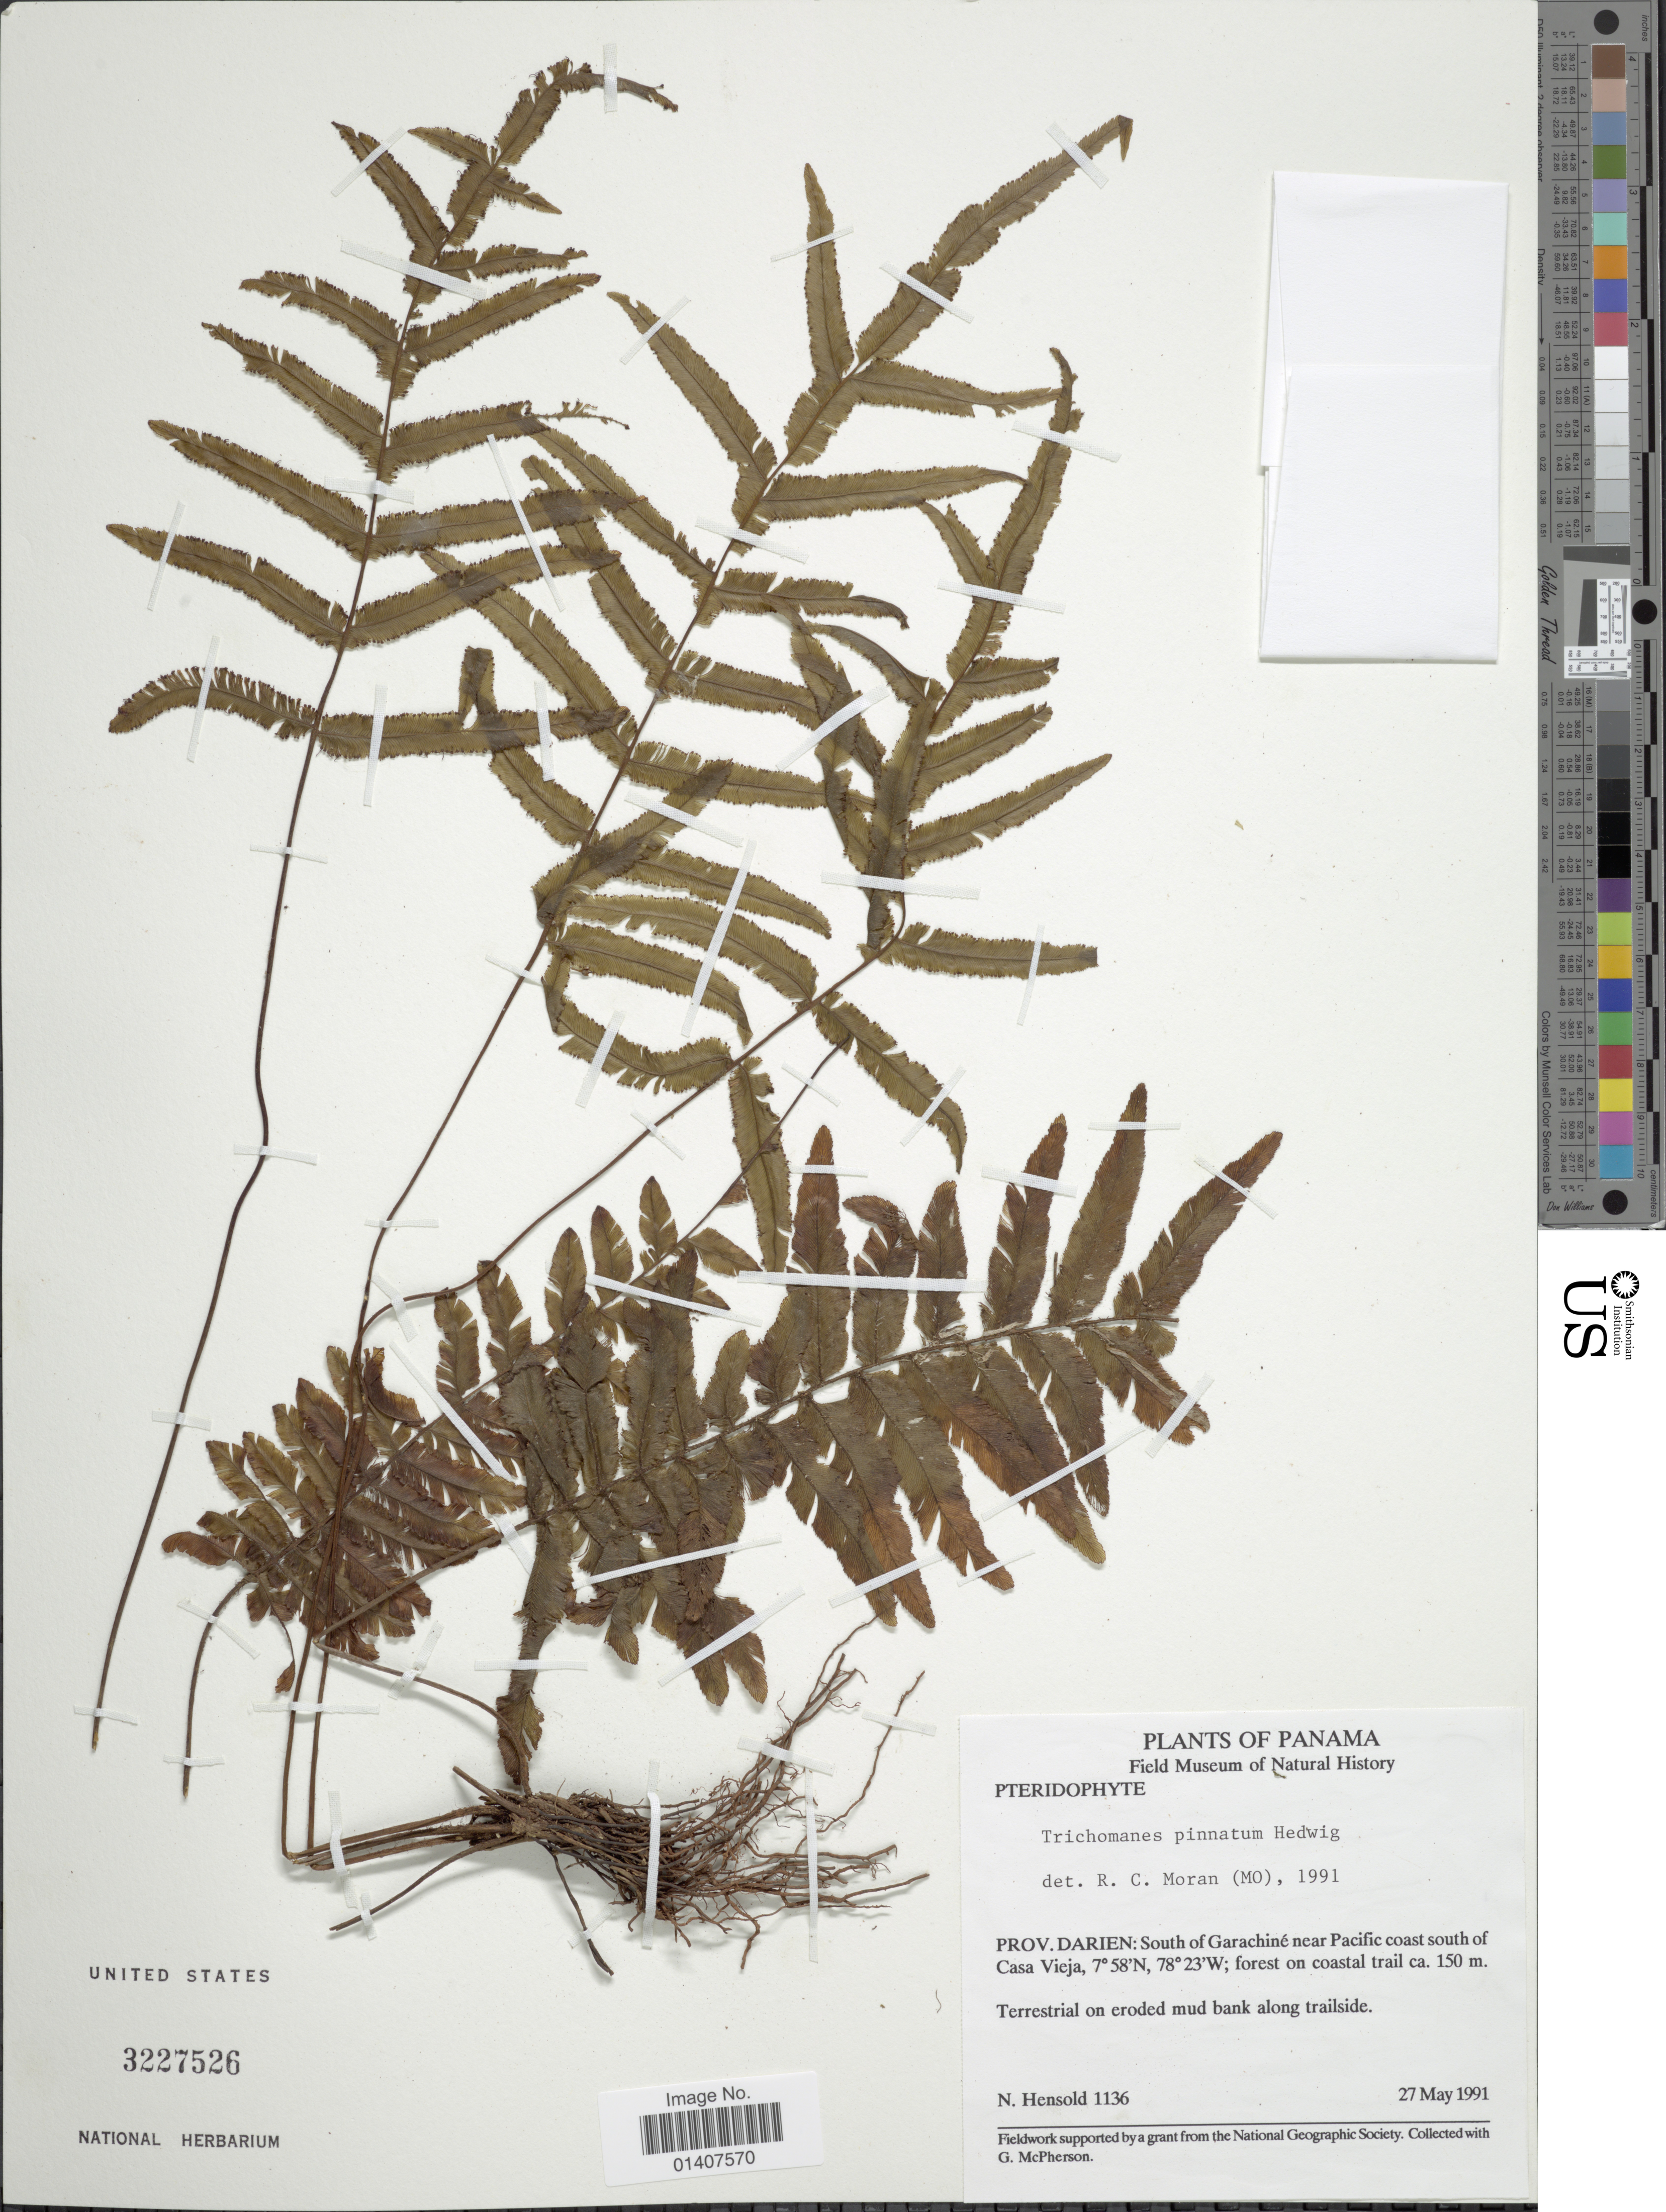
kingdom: Plantae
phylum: Tracheophyta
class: Polypodiopsida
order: Hymenophyllales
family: Hymenophyllaceae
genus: Trichomanes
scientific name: Trichomanes pinnatum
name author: Hedw.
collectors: N. Hensold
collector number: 1136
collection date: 1991-05-27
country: Panama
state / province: Darién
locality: Prov. Darien: South of Garachiné near Pacific coast south of Casa Vieja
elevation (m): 150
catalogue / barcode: US 3227526